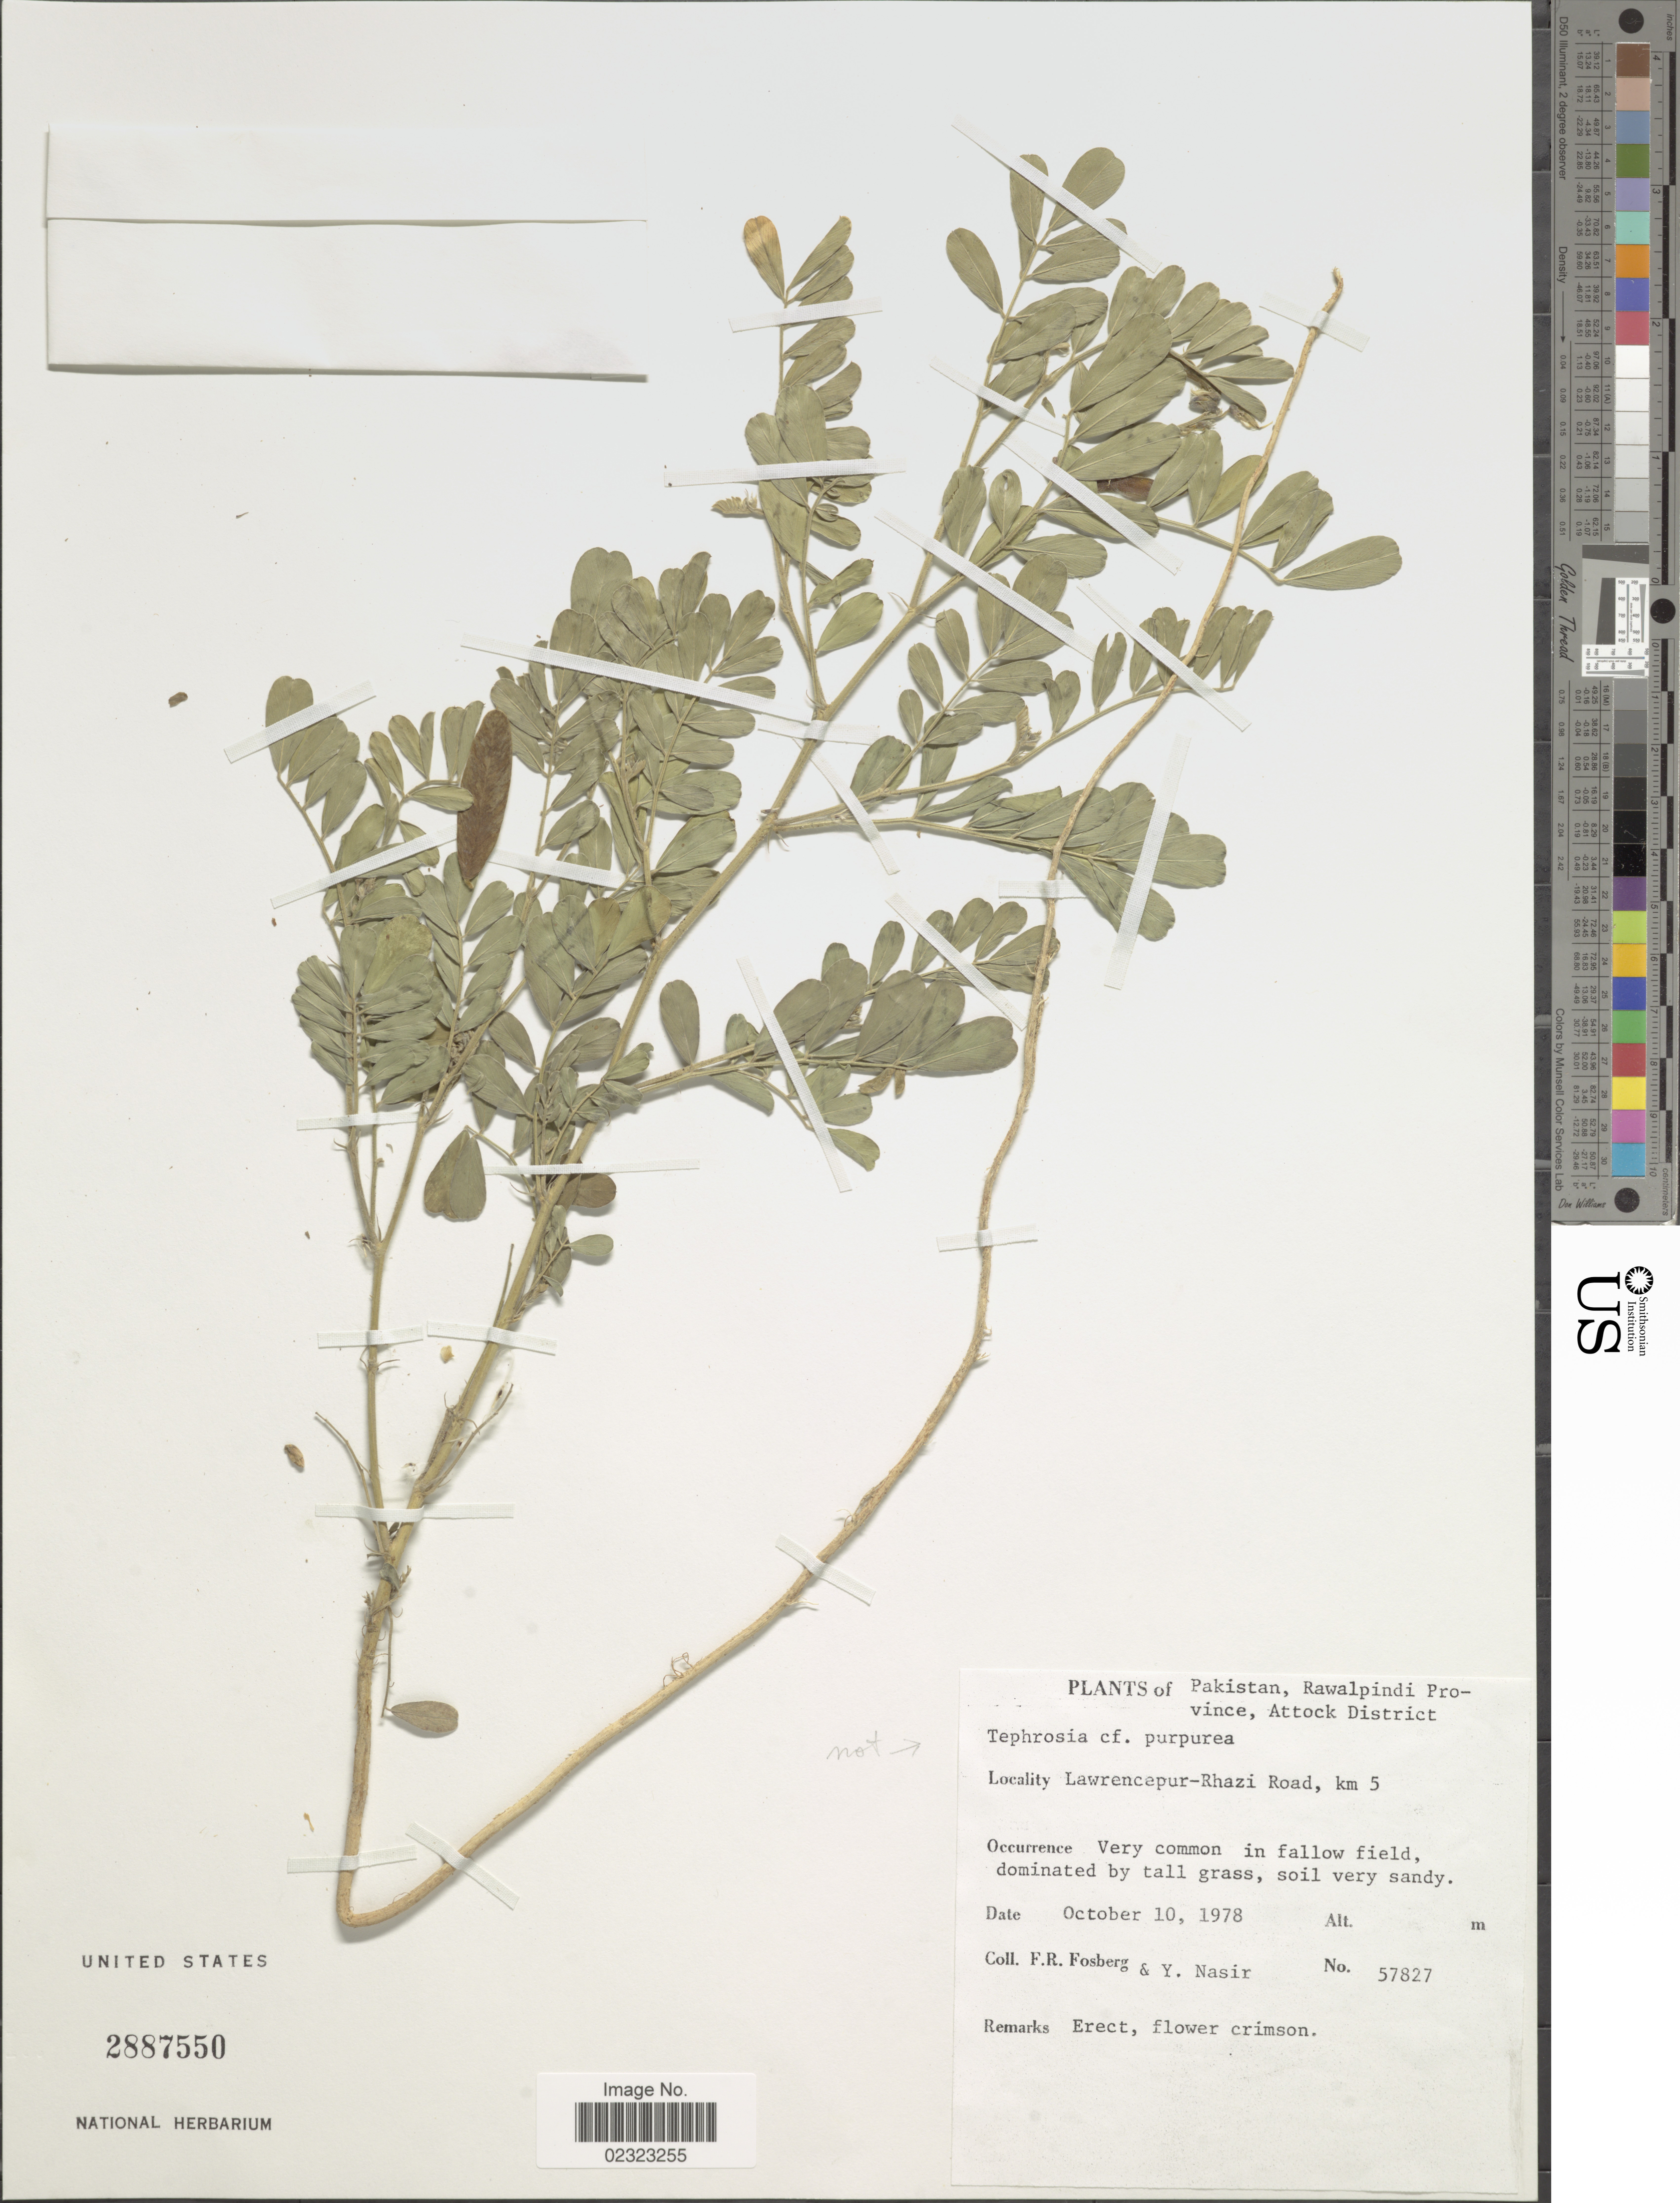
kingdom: Plantae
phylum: Tracheophyta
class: Magnoliopsida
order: Fabales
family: Fabaceae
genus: Tephrosia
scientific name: Tephrosia sp.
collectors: F. R. Fosberg & Y. Nasir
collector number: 57827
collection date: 1978-10-10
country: Pakistan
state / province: Punjab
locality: Rawalpindi Province, Attock District, Lawrence-Rhazi Road, km 5.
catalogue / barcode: US 2887550